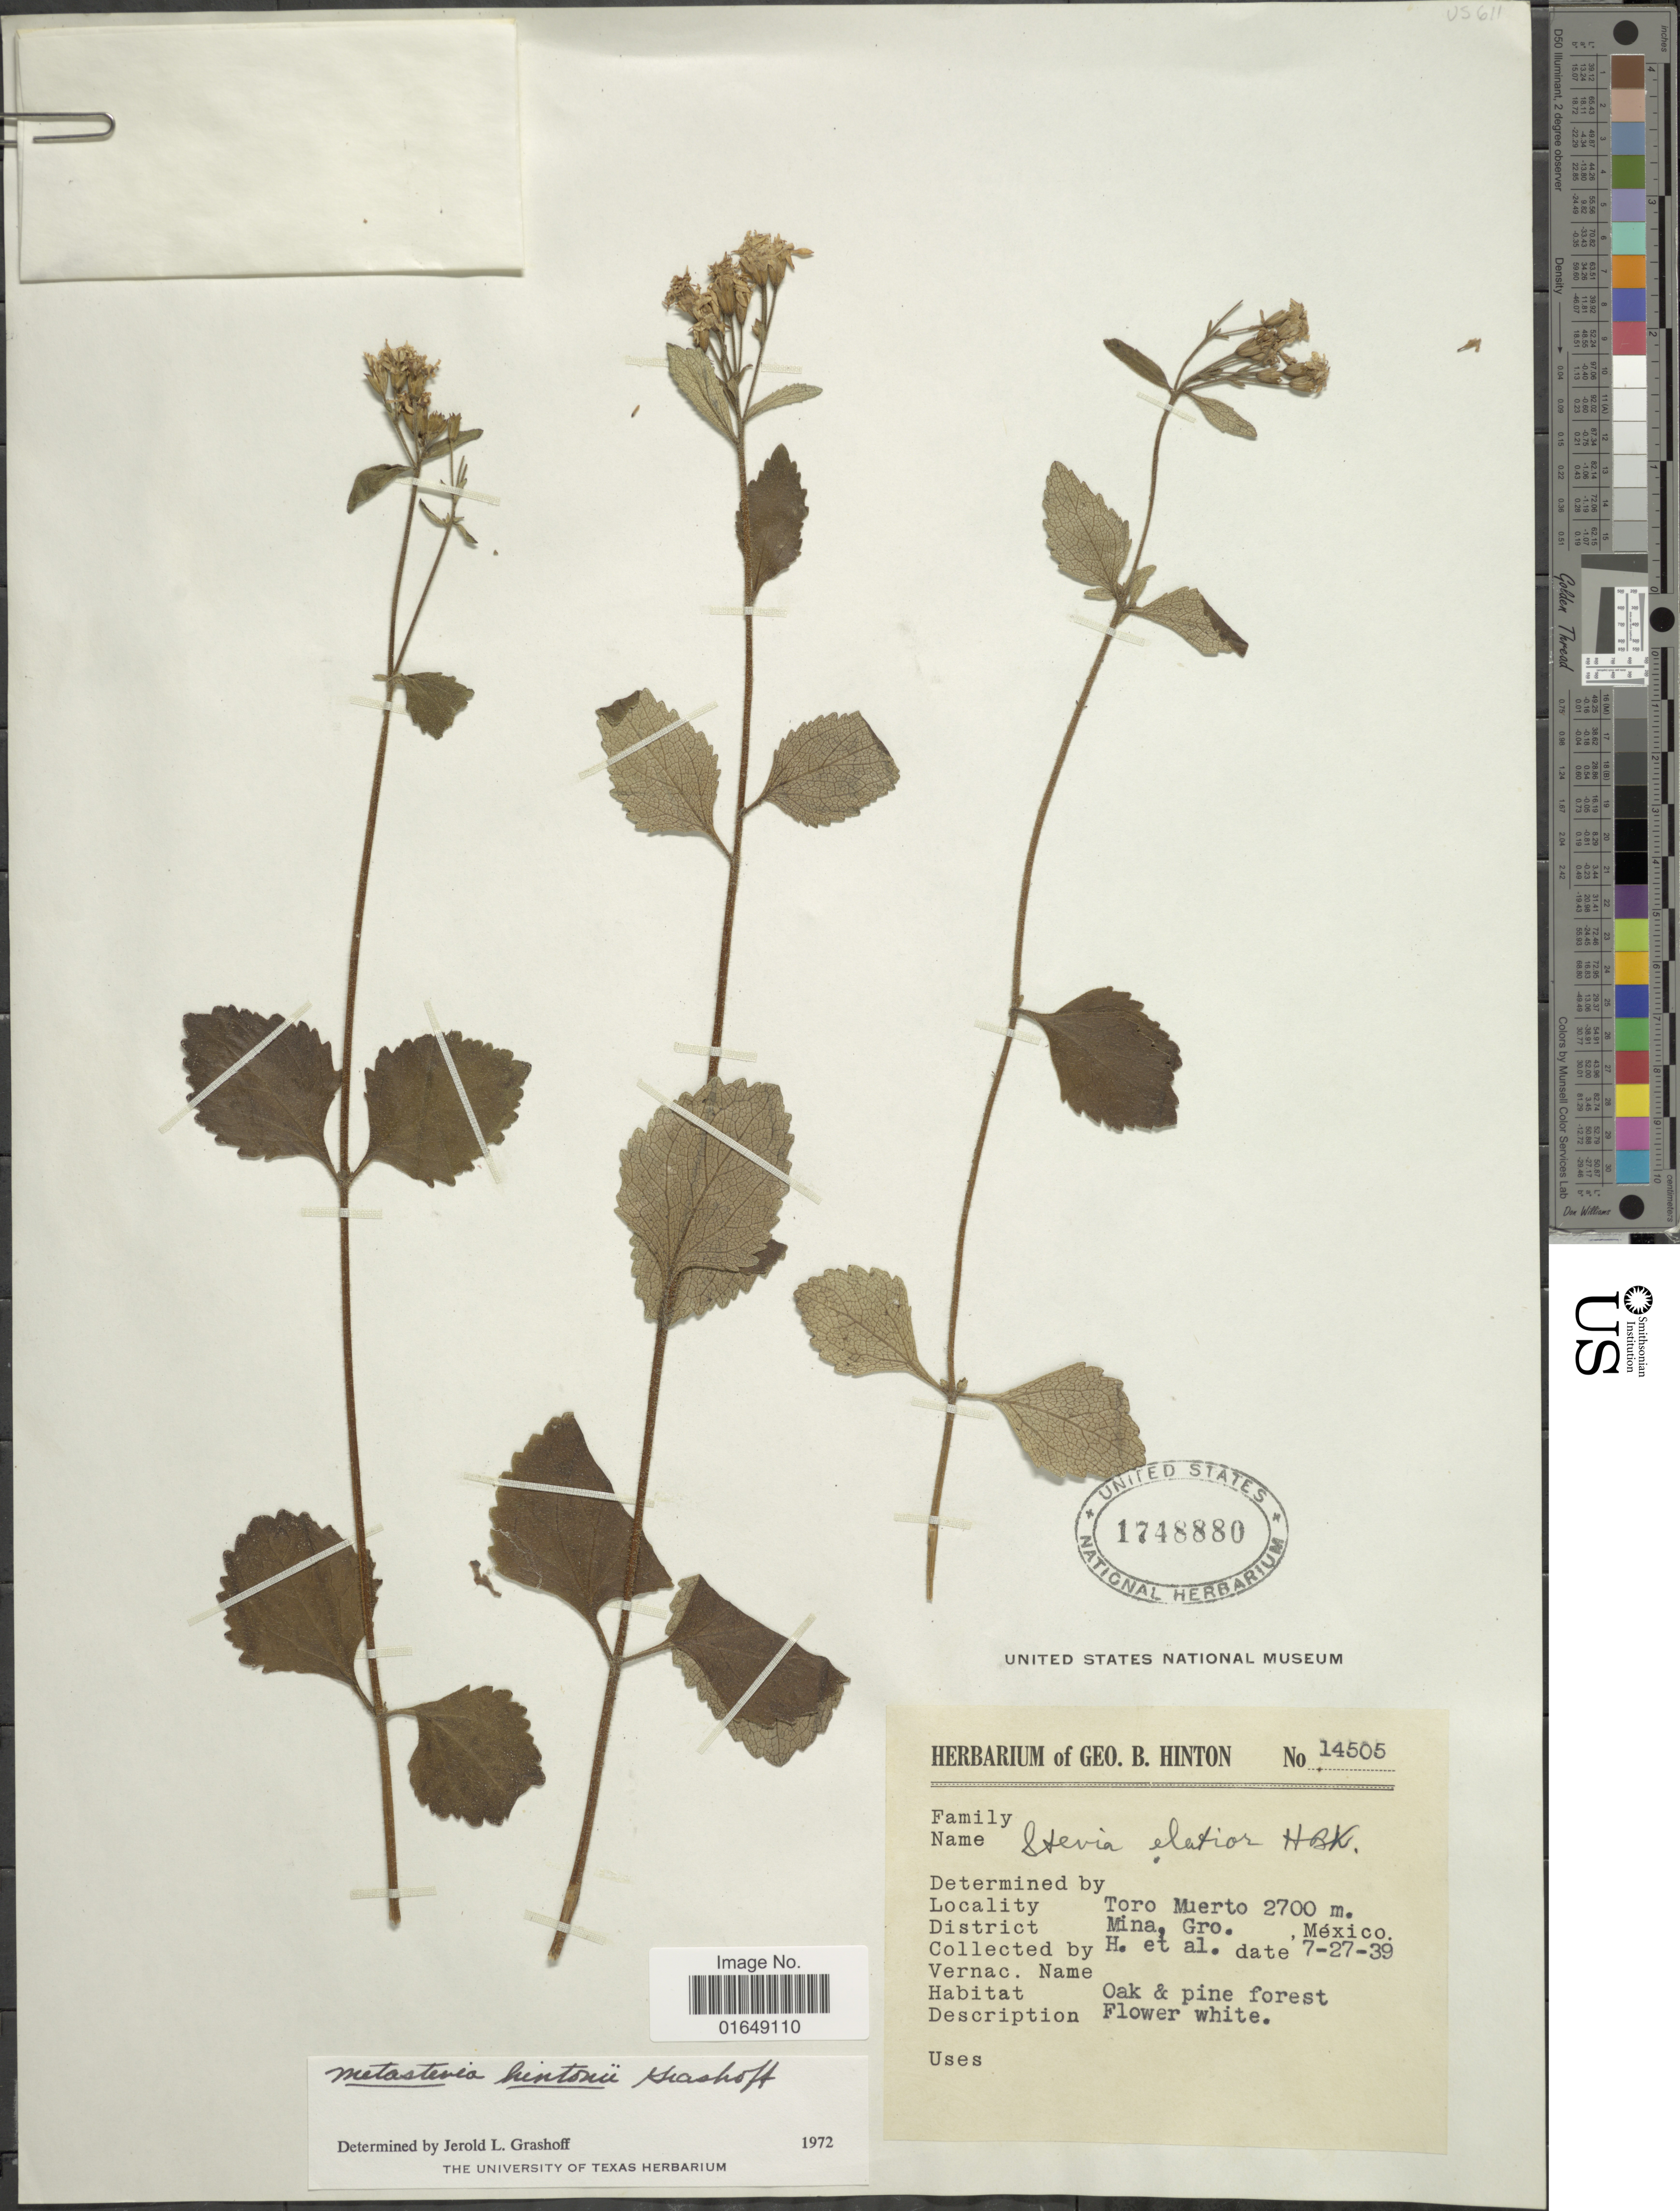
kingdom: Plantae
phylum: Tracheophyta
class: Magnoliopsida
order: Asterales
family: Asteraceae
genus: Metastevia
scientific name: Metastevia hintonii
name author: Grashoff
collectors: G. B. Hinton & et al.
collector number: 14505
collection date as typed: Transcribed d/m/y: 27/7/39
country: Mexico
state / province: Guerrero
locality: Toro Muerto, District Mina.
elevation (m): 2700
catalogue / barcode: US 1748880